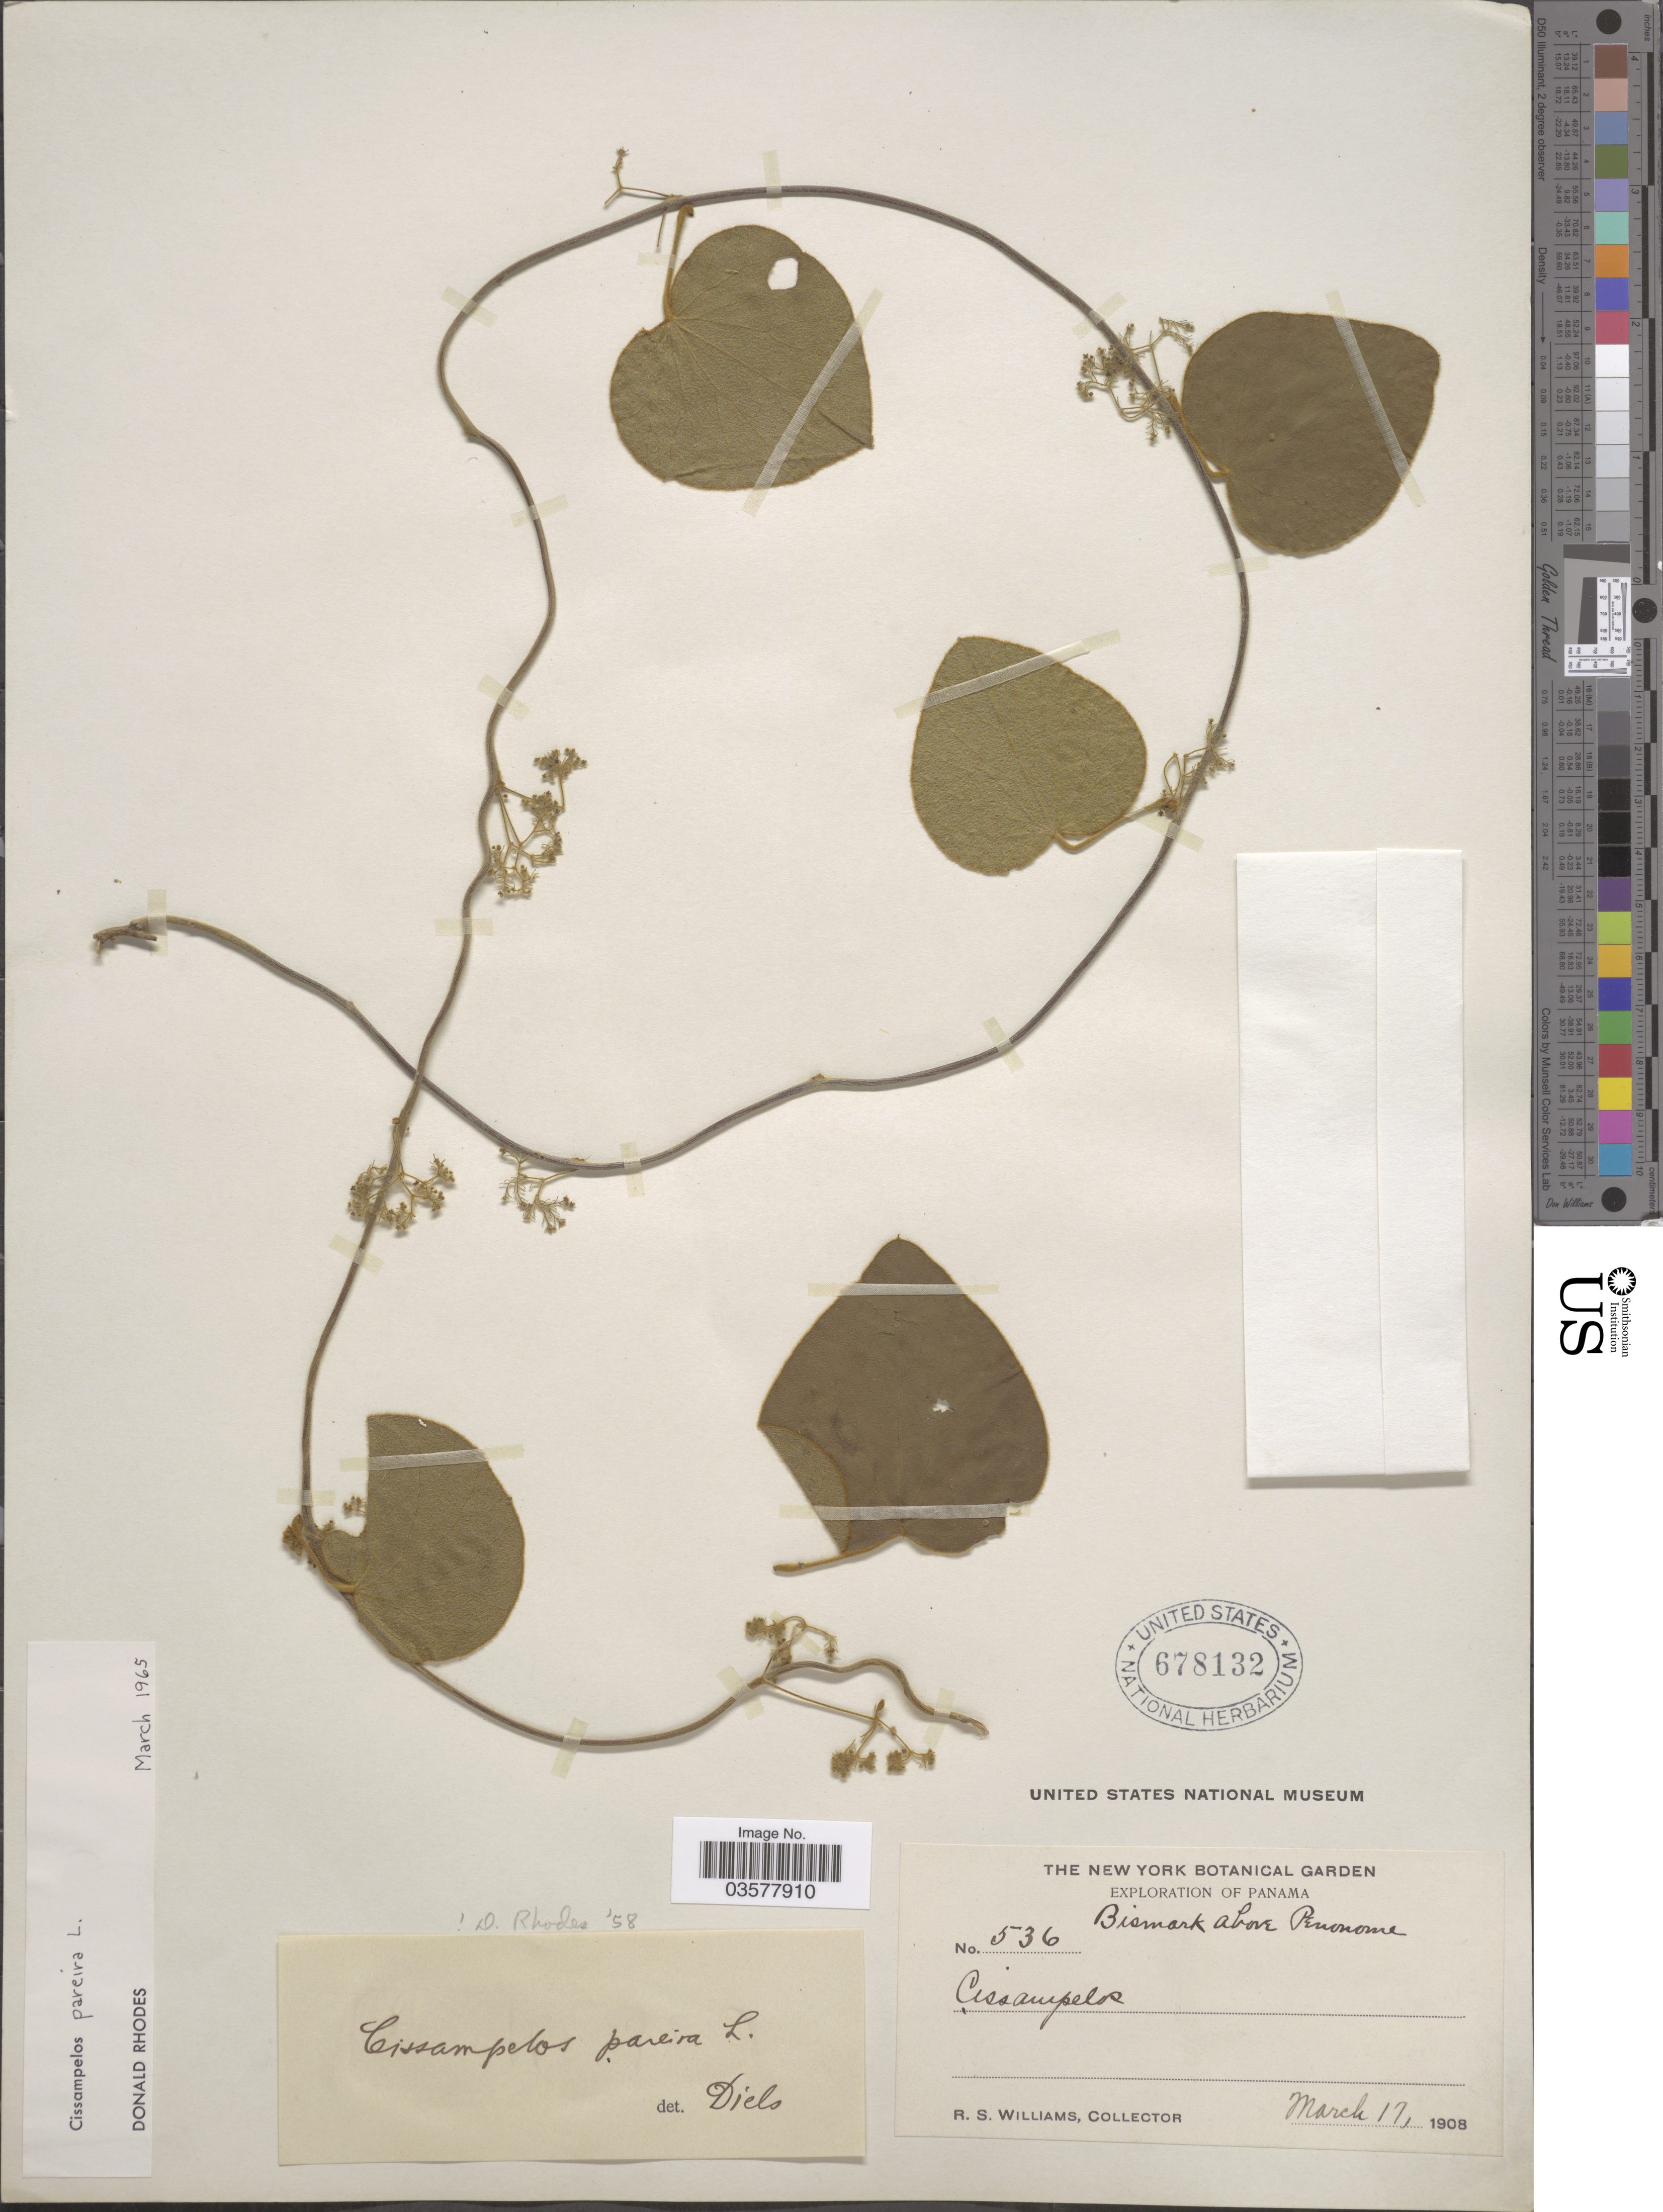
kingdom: Plantae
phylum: Tracheophyta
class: Magnoliopsida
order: Ranunculales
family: Menispermaceae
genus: Cissampelos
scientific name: Cissampelos pareira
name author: L.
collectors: R. S. Williams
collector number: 536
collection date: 1908-03-17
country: Panama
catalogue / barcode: US 678132